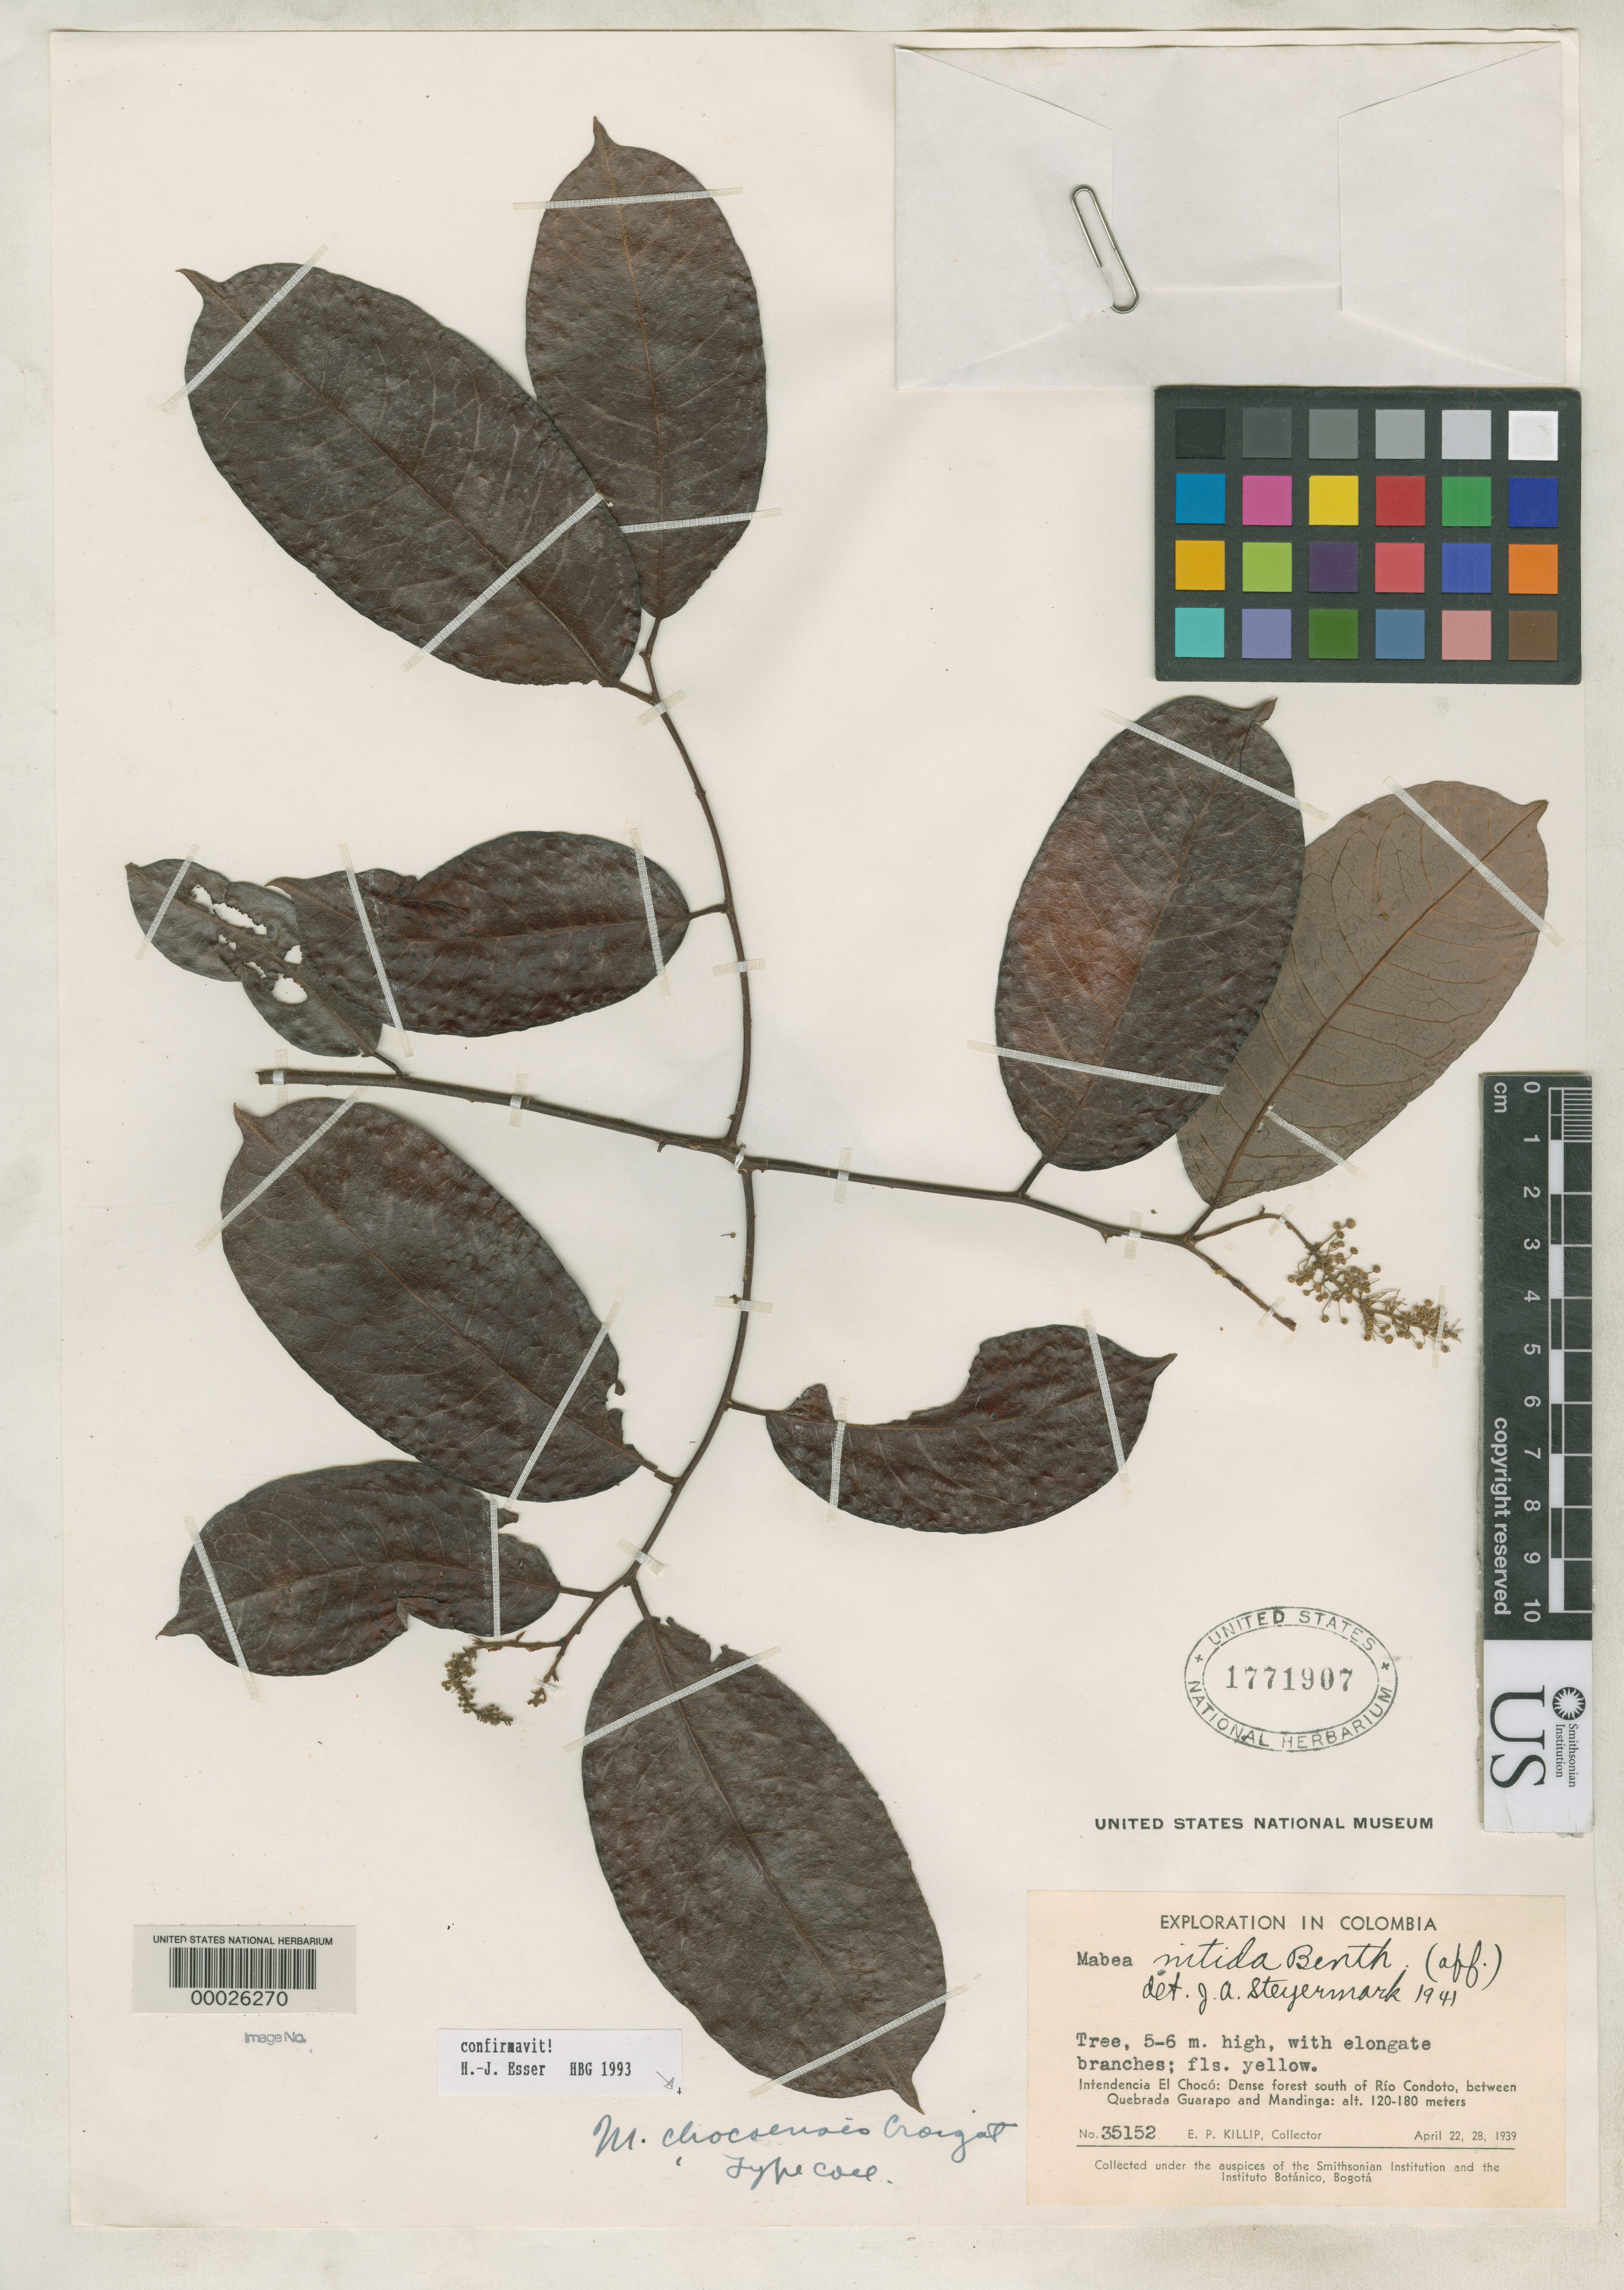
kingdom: Plantae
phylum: Tracheophyta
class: Magnoliopsida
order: Malpighiales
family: Euphorbiaceae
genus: Mabea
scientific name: Mabea chocoensis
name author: Croizat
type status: Isotype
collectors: E. P. Killip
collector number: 35152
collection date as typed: Apr 1939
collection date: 1939-04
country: Colombia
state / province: Chocó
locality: Between Quebrada Guarapo and Mandinga, S of Rio Condoto.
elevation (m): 120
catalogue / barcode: US 1771907